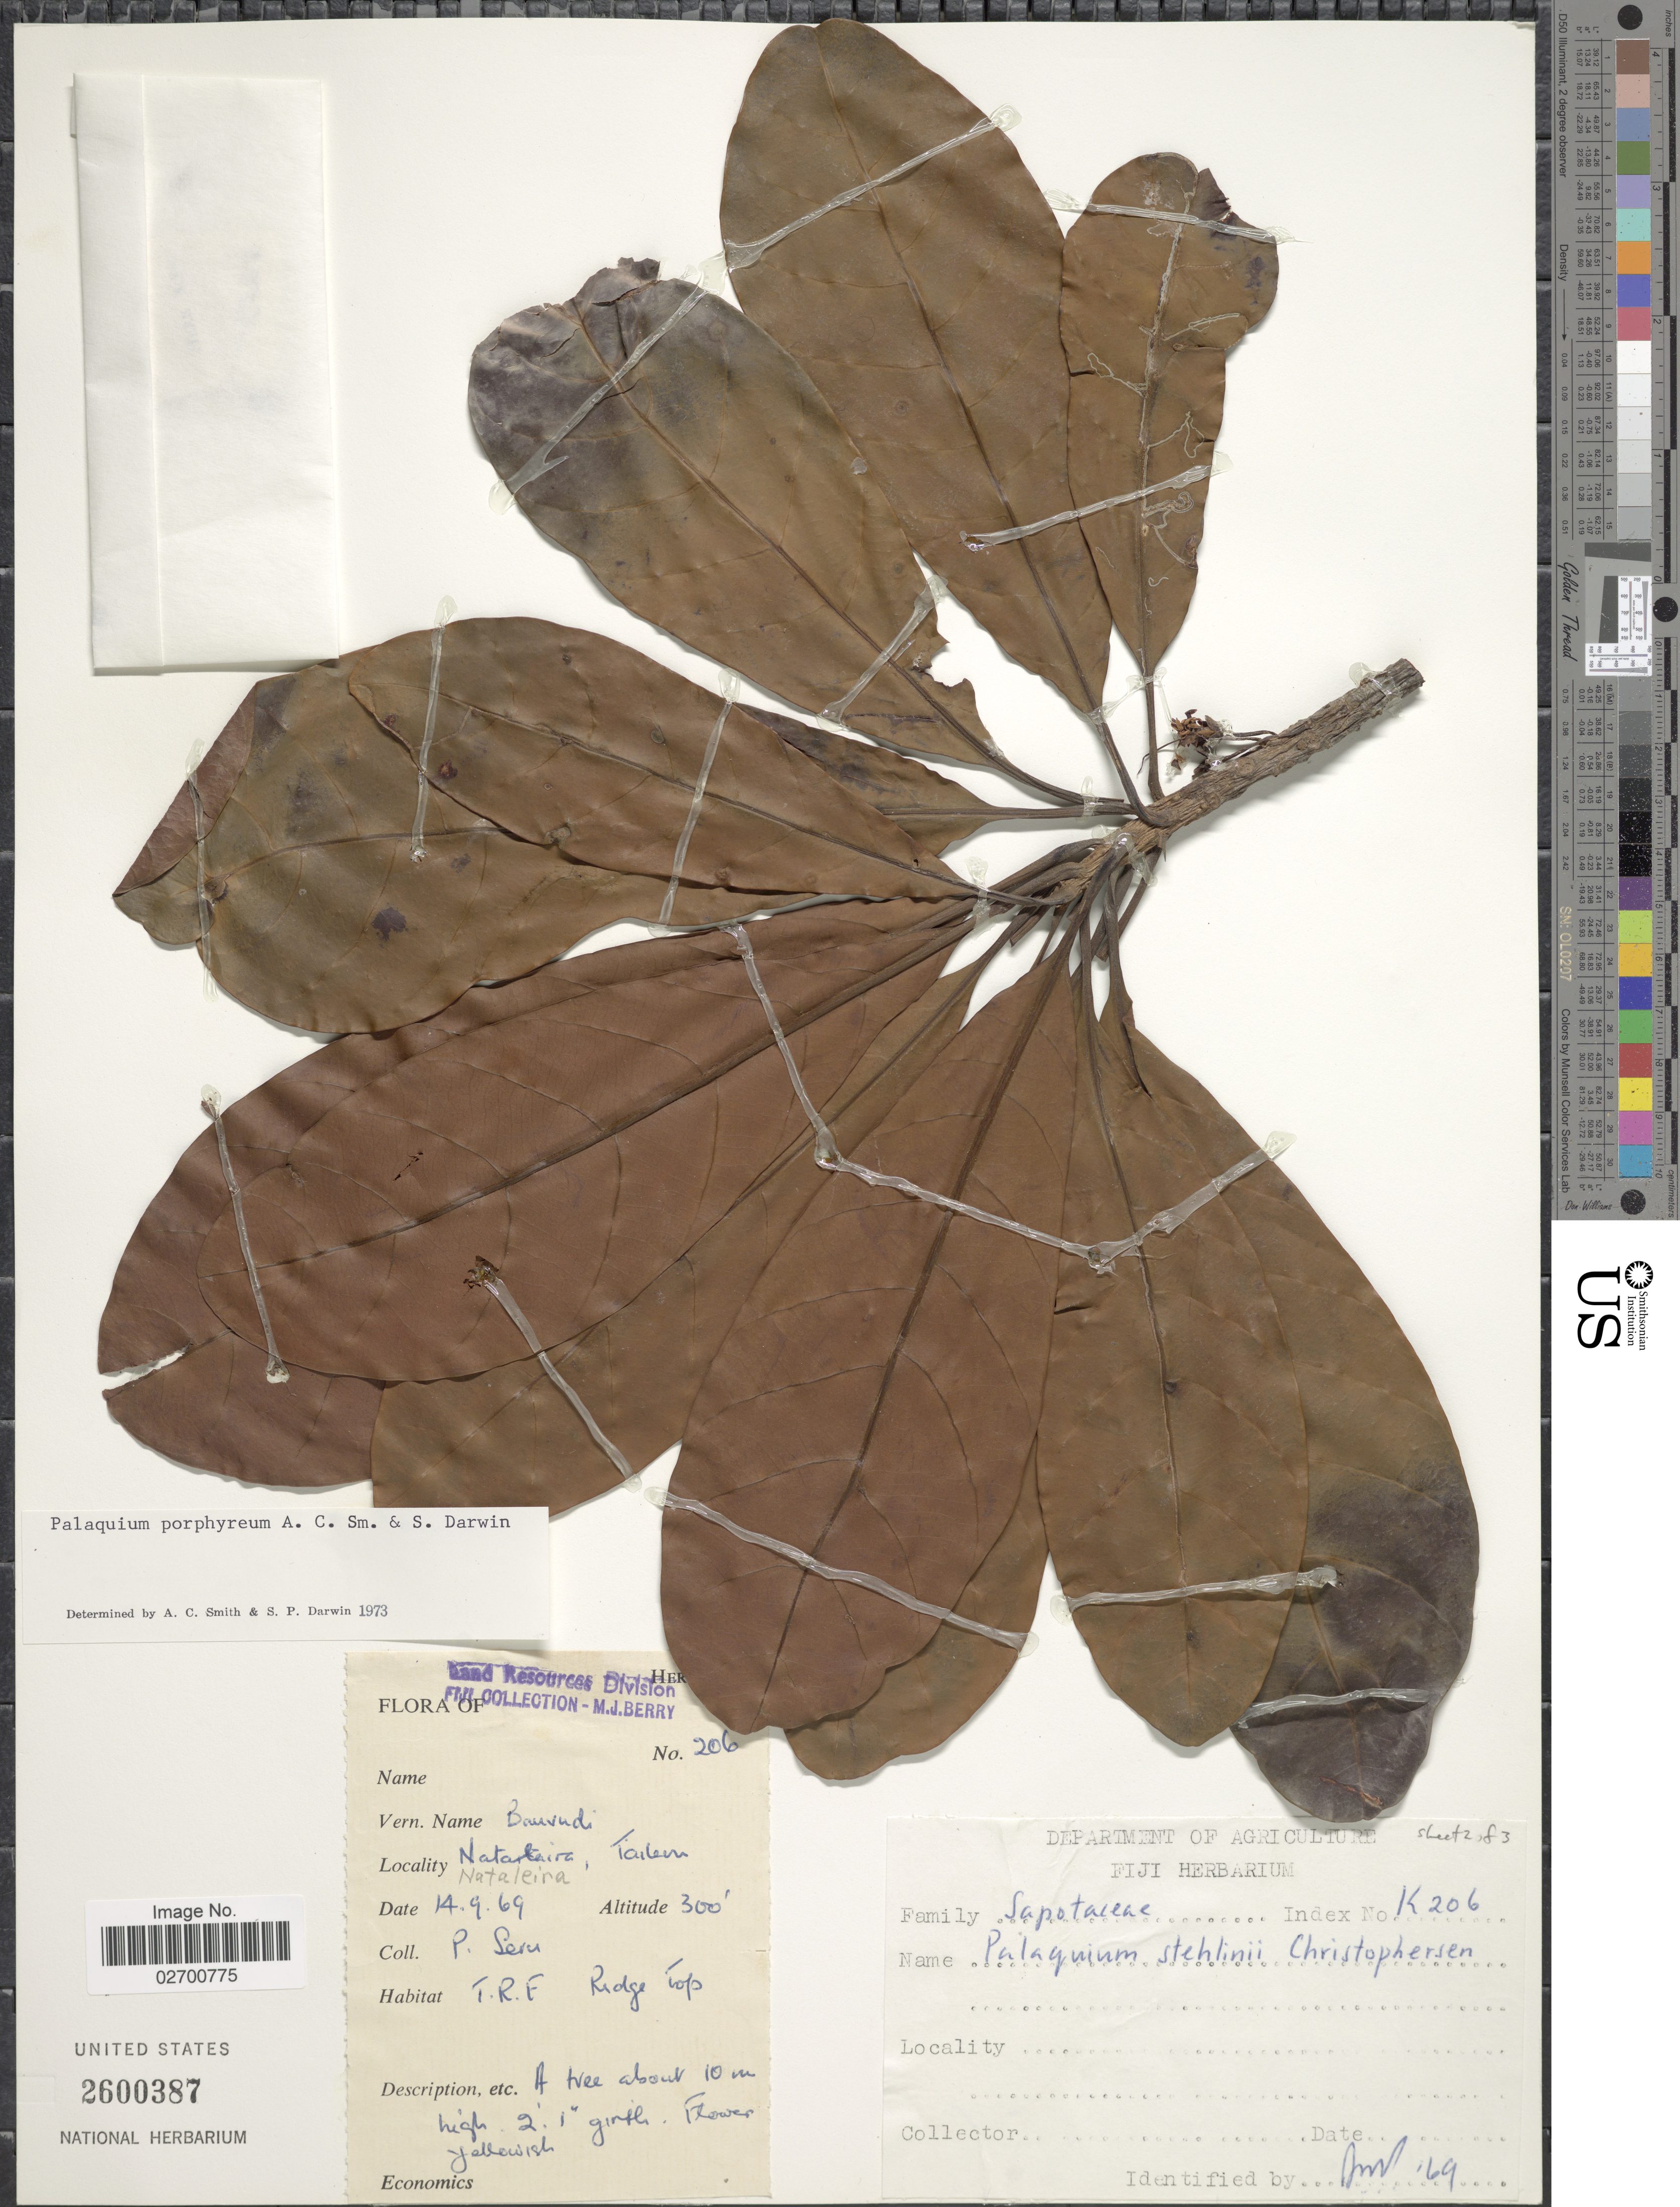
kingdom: Plantae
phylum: Tracheophyta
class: Magnoliopsida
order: Ericales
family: Sapotaceae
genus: Palaquium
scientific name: Palaquium porphyreum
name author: A.C. Sm. & S.P. Darwin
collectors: P. Seru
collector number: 206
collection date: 1969-09-14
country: Fiji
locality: Nataleira, Tailevu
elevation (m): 91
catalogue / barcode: US 2600387